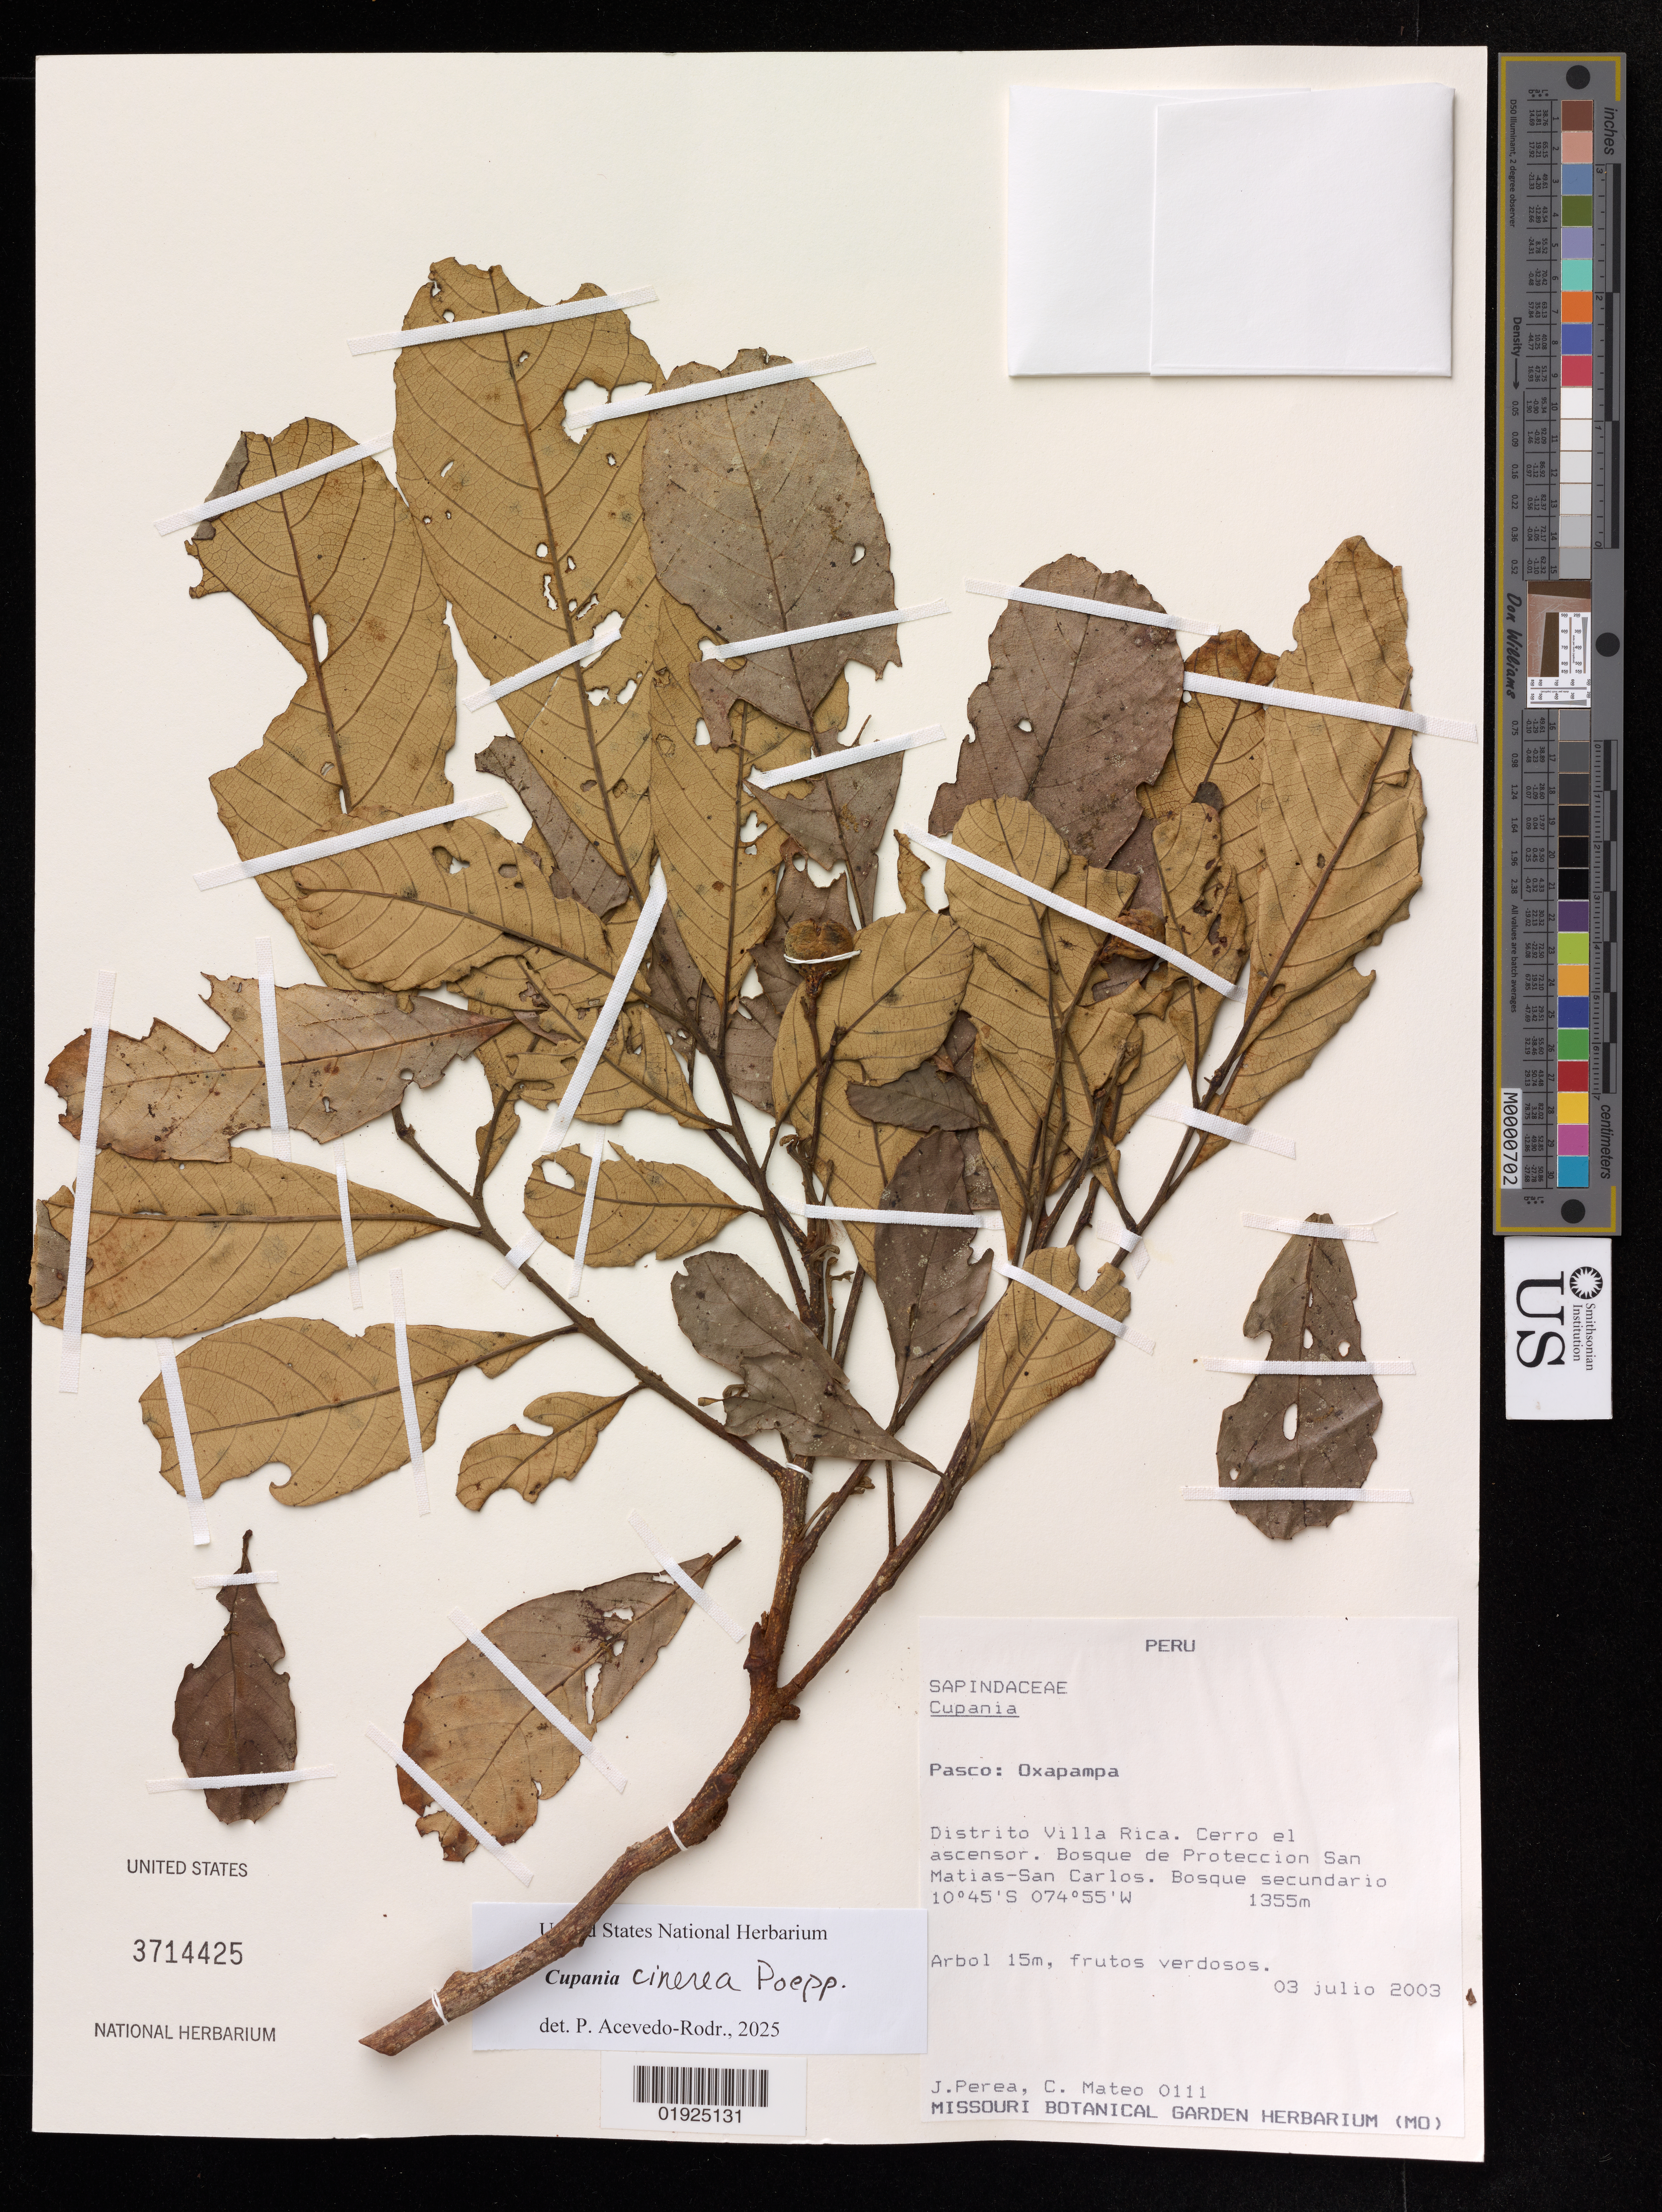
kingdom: Plantae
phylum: Tracheophyta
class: Magnoliopsida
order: Sapindales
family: Sapindaceae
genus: Cupania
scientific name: Cupania cinerea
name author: Poepp. & Endl.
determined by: Acevedo-Rodriguez, P., (US), Smithsonian Institution - National Museum of Natural History (UNITED STATES)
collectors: J. Perea & C. Mateo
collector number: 111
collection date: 2003-07-03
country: Peru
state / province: Pasco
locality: Oxapampa. Distrito Villa Rica. Cerro el ascensor. Bosque de Proteccion San Matias-San Carlos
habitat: Bosque secundario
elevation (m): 1355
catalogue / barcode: US 3714425